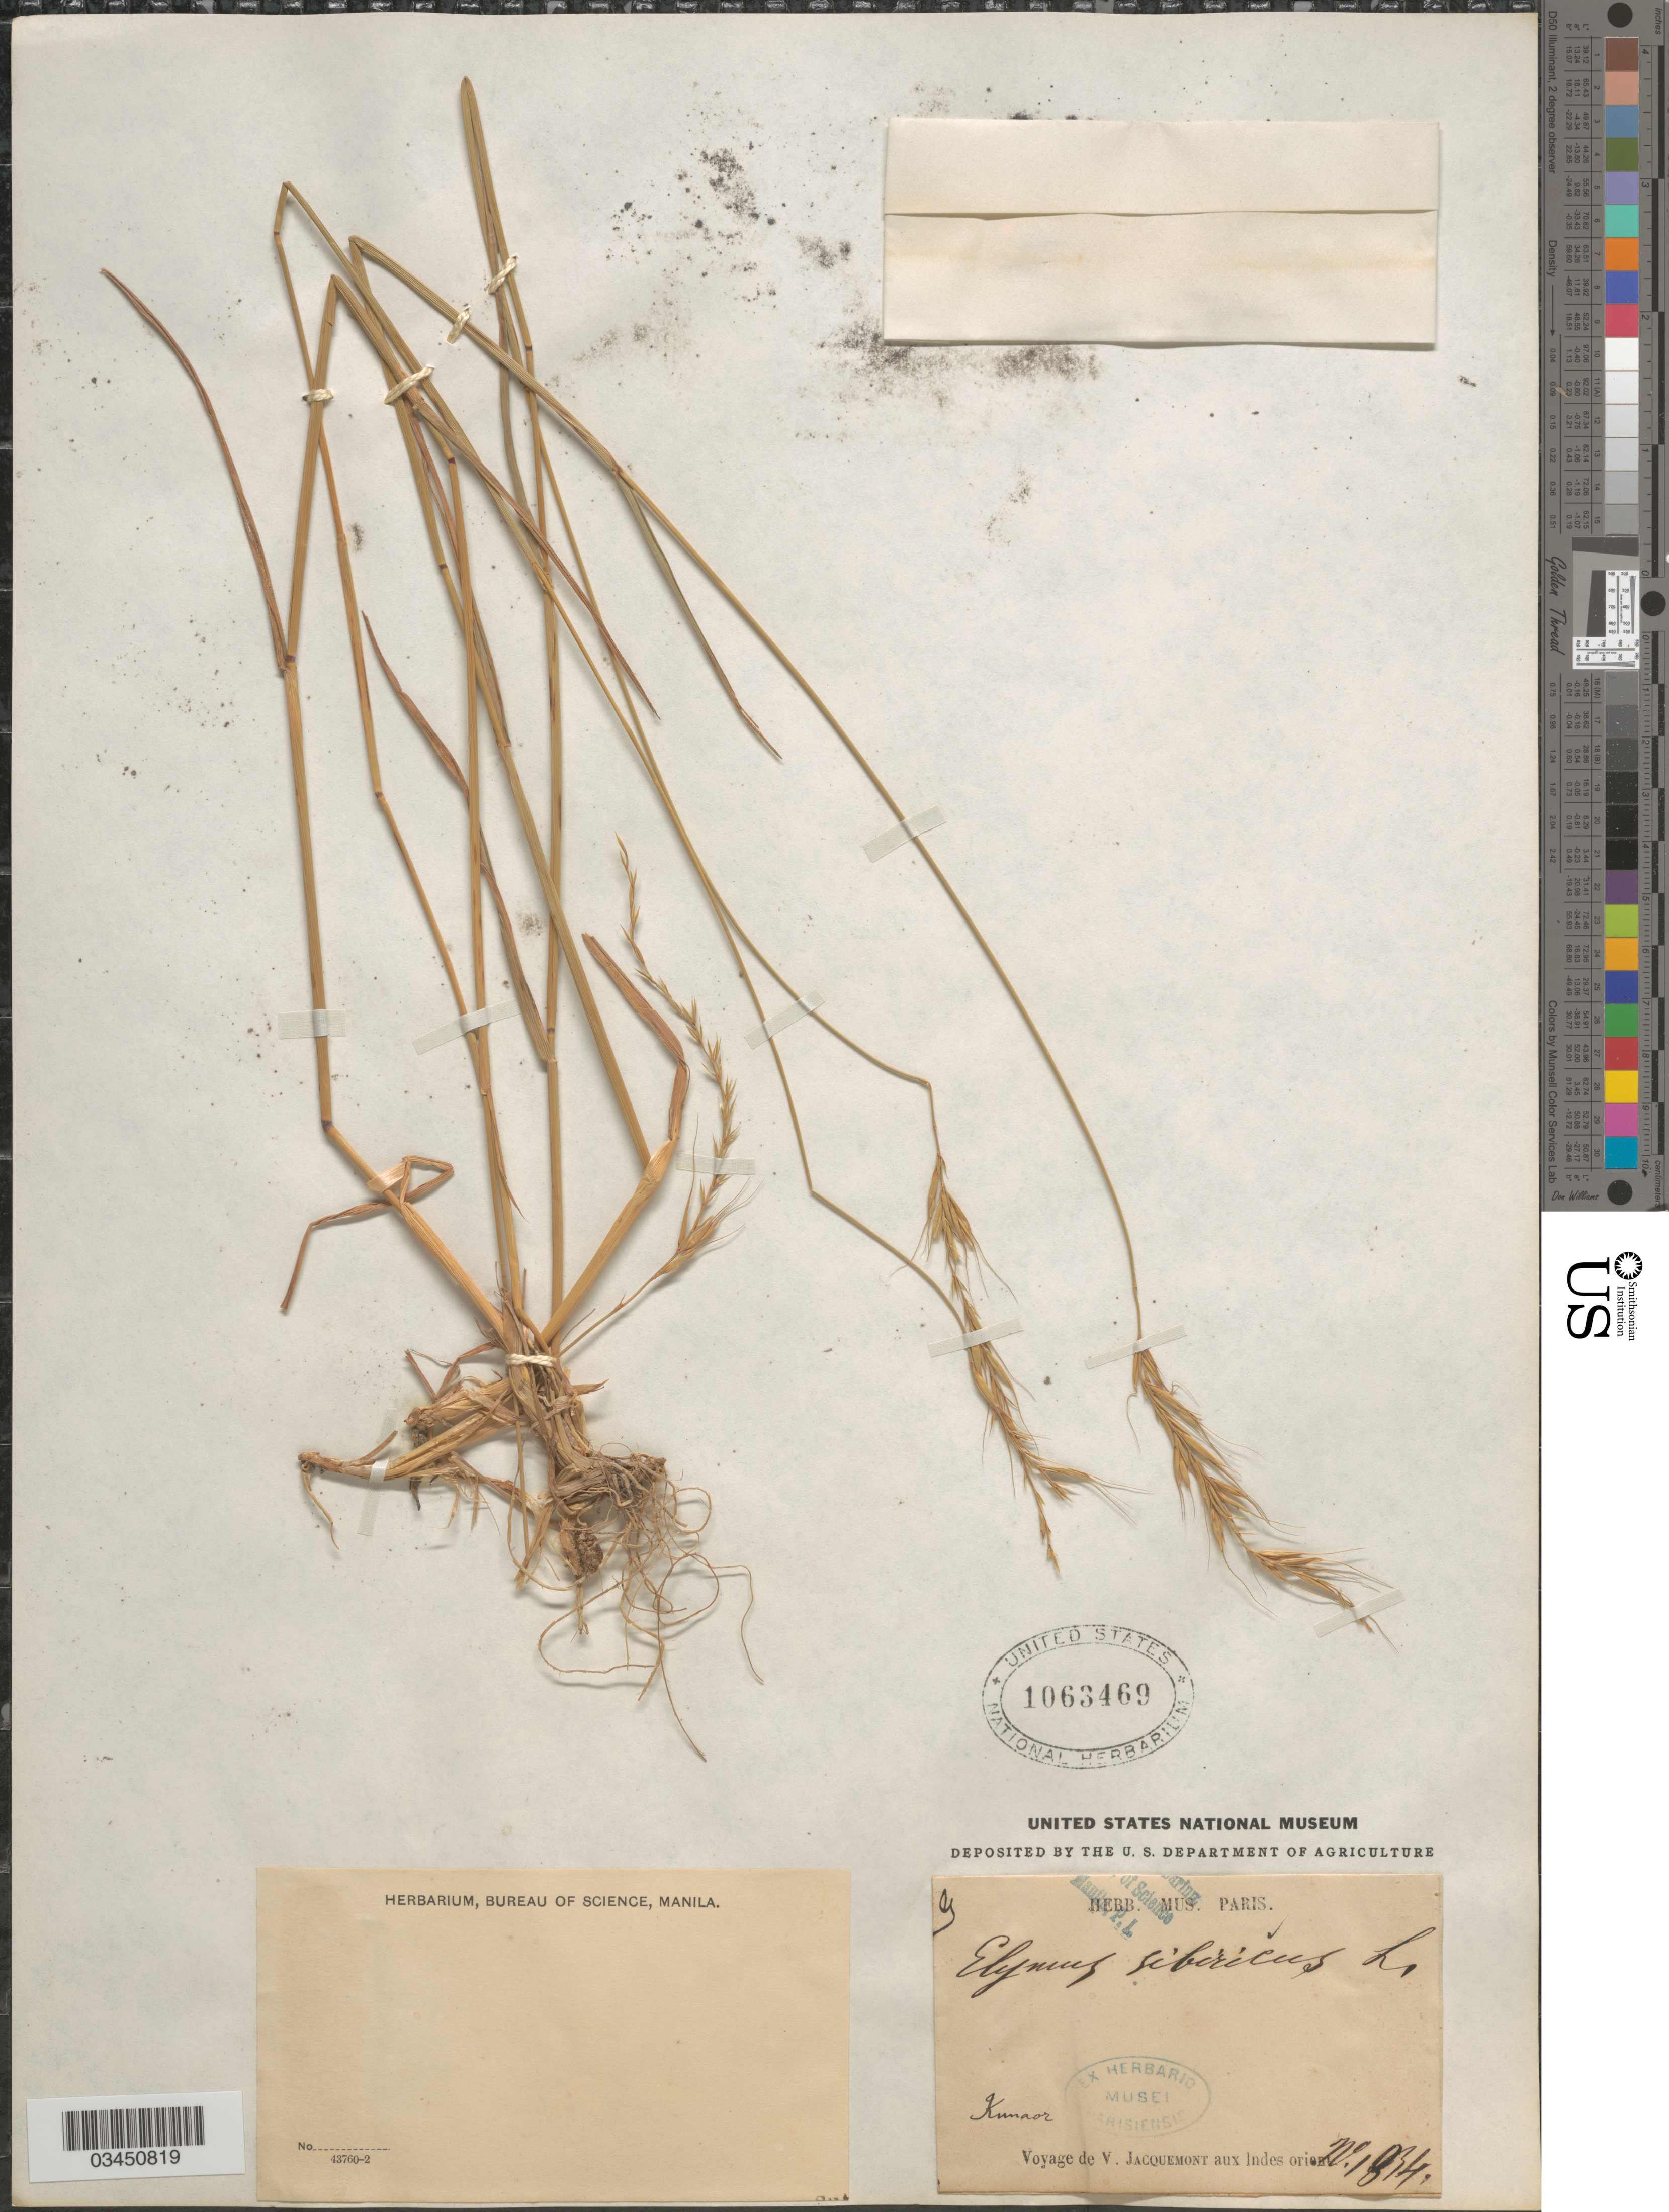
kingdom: Plantae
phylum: Tracheophyta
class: Liliopsida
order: Poales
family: Poaceae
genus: Elymus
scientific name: Elymus sibiricus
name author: L.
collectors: V. Jacquemont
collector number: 1834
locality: Kunaor.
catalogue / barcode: US 1063469